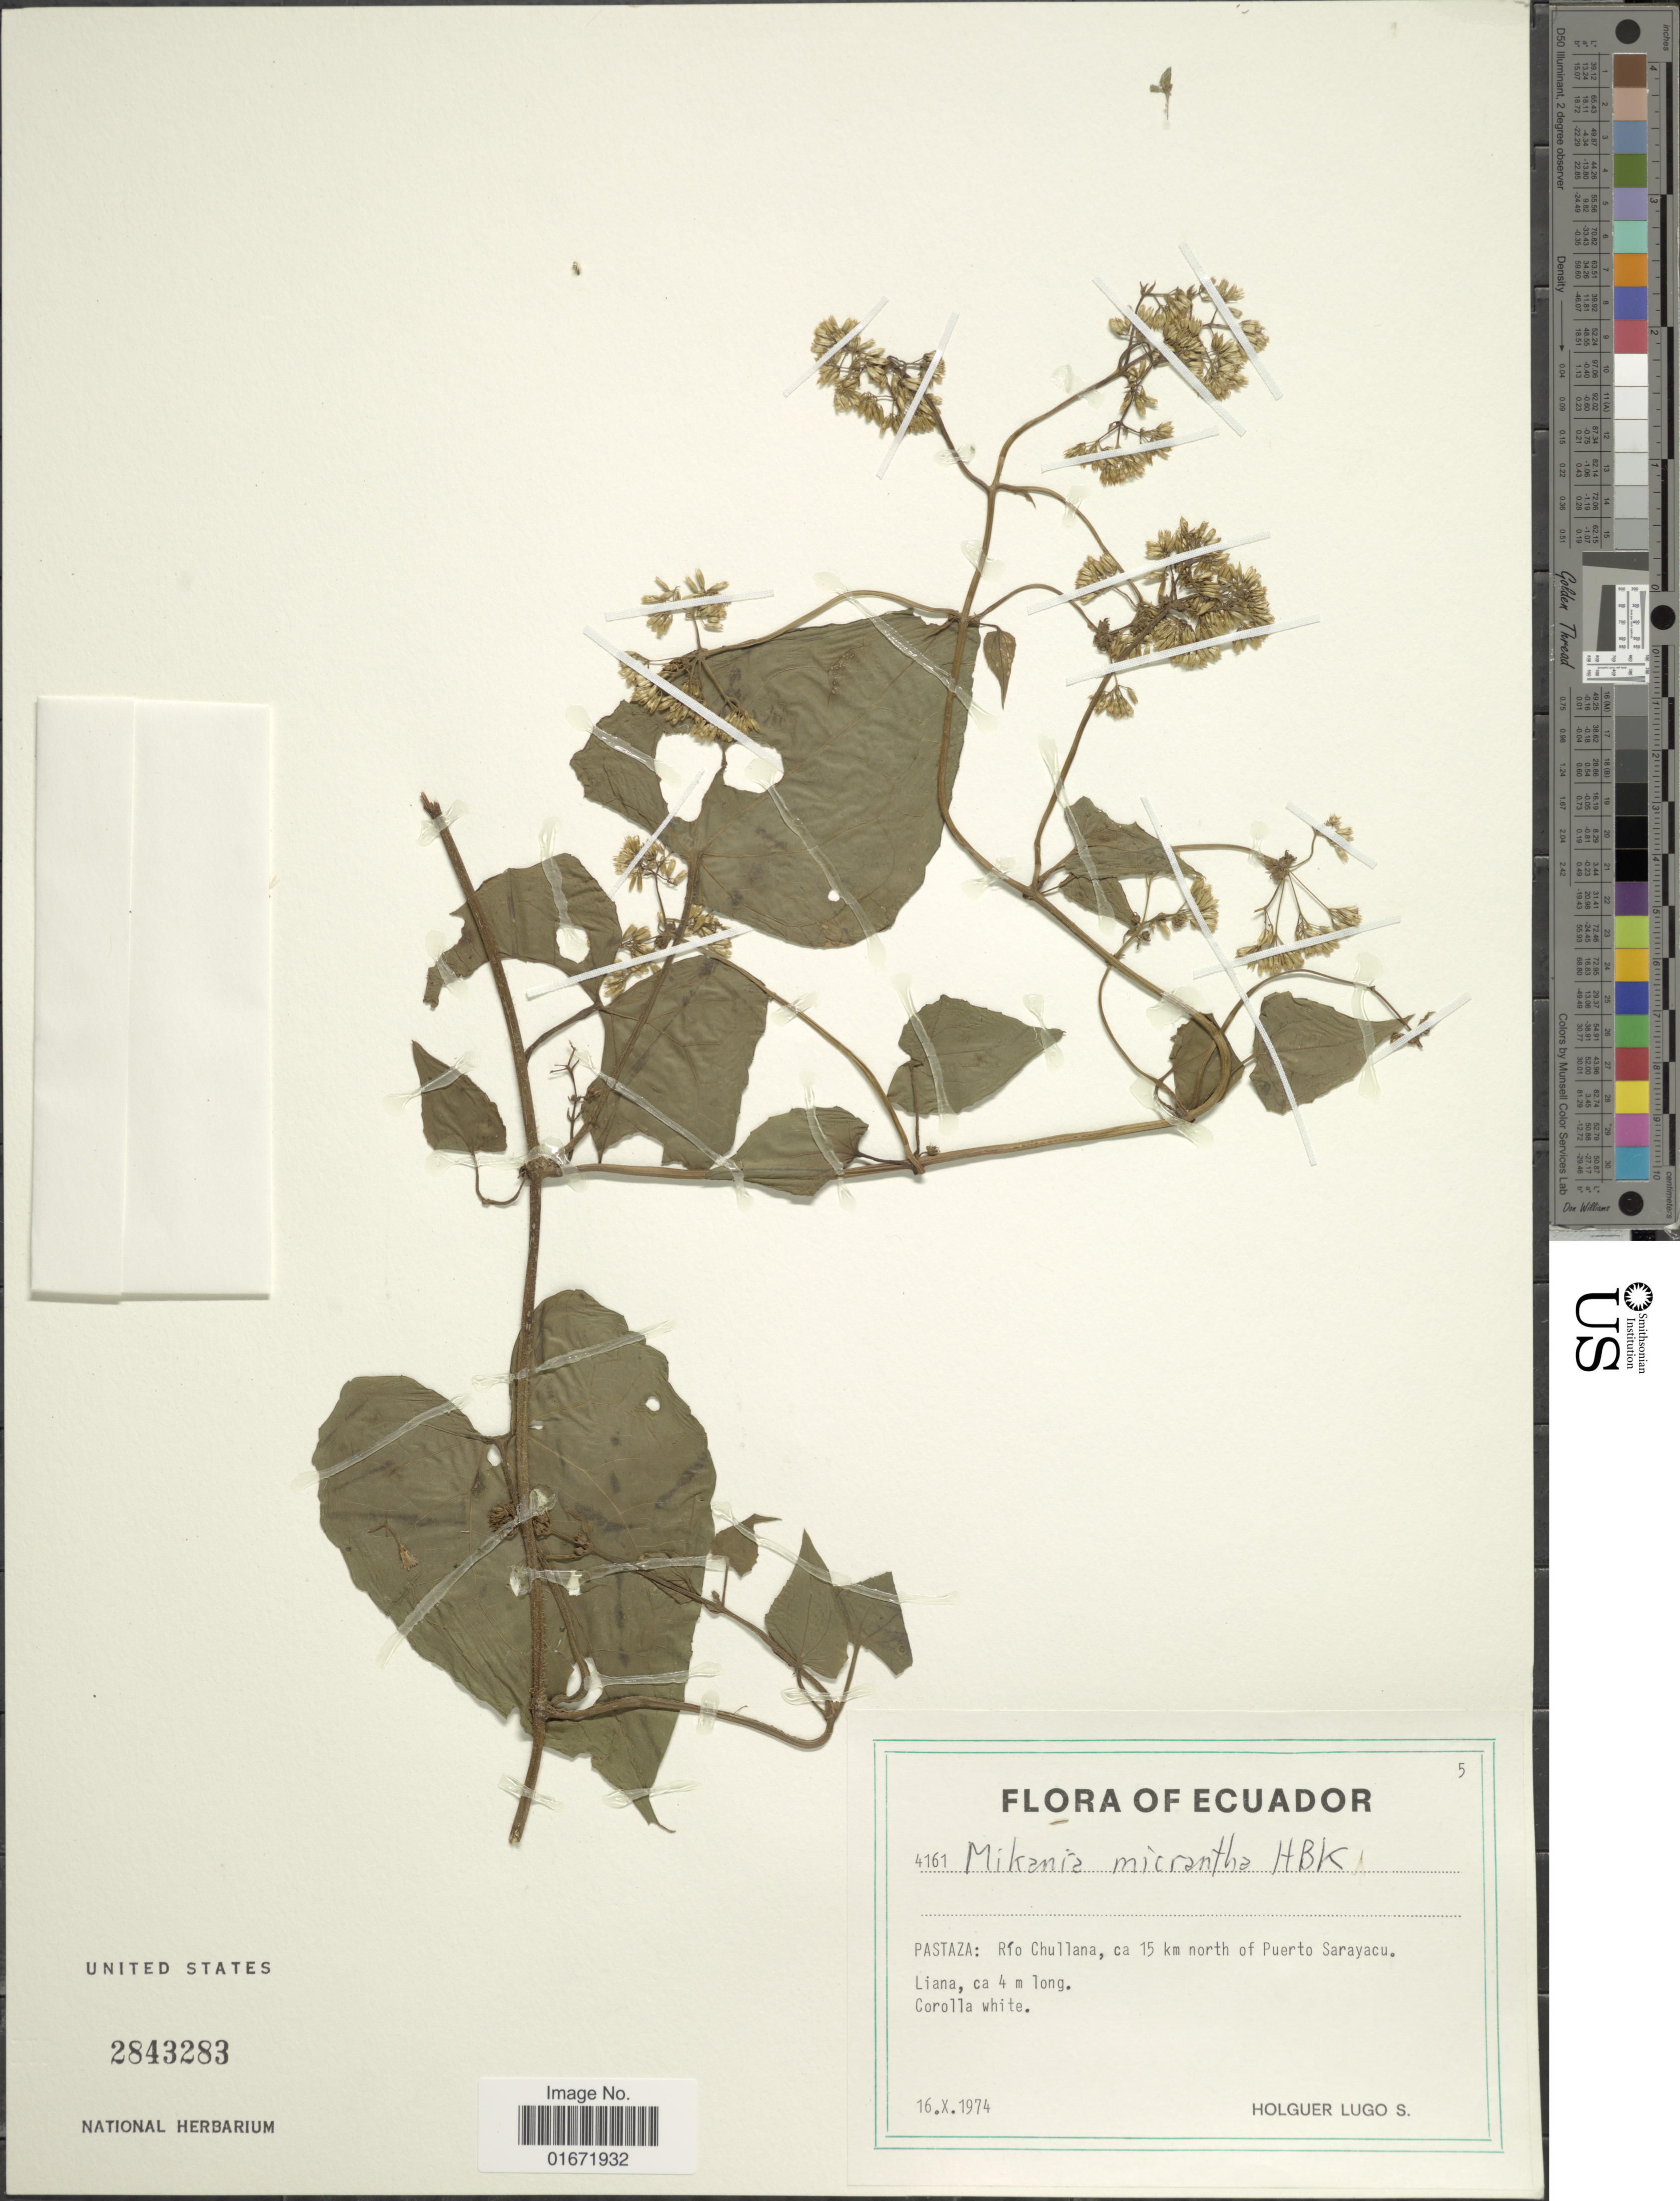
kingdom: Plantae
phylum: Tracheophyta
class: Magnoliopsida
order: Asterales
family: Asteraceae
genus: Mikania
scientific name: Mikania micrantha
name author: Kunth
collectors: H. Lugo S.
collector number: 4161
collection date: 1974-10-16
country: Ecuador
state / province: Pastaza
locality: Pastaza: Río Chullana, ca 15 km north of Puerto Sarayacu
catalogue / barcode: US 2843283